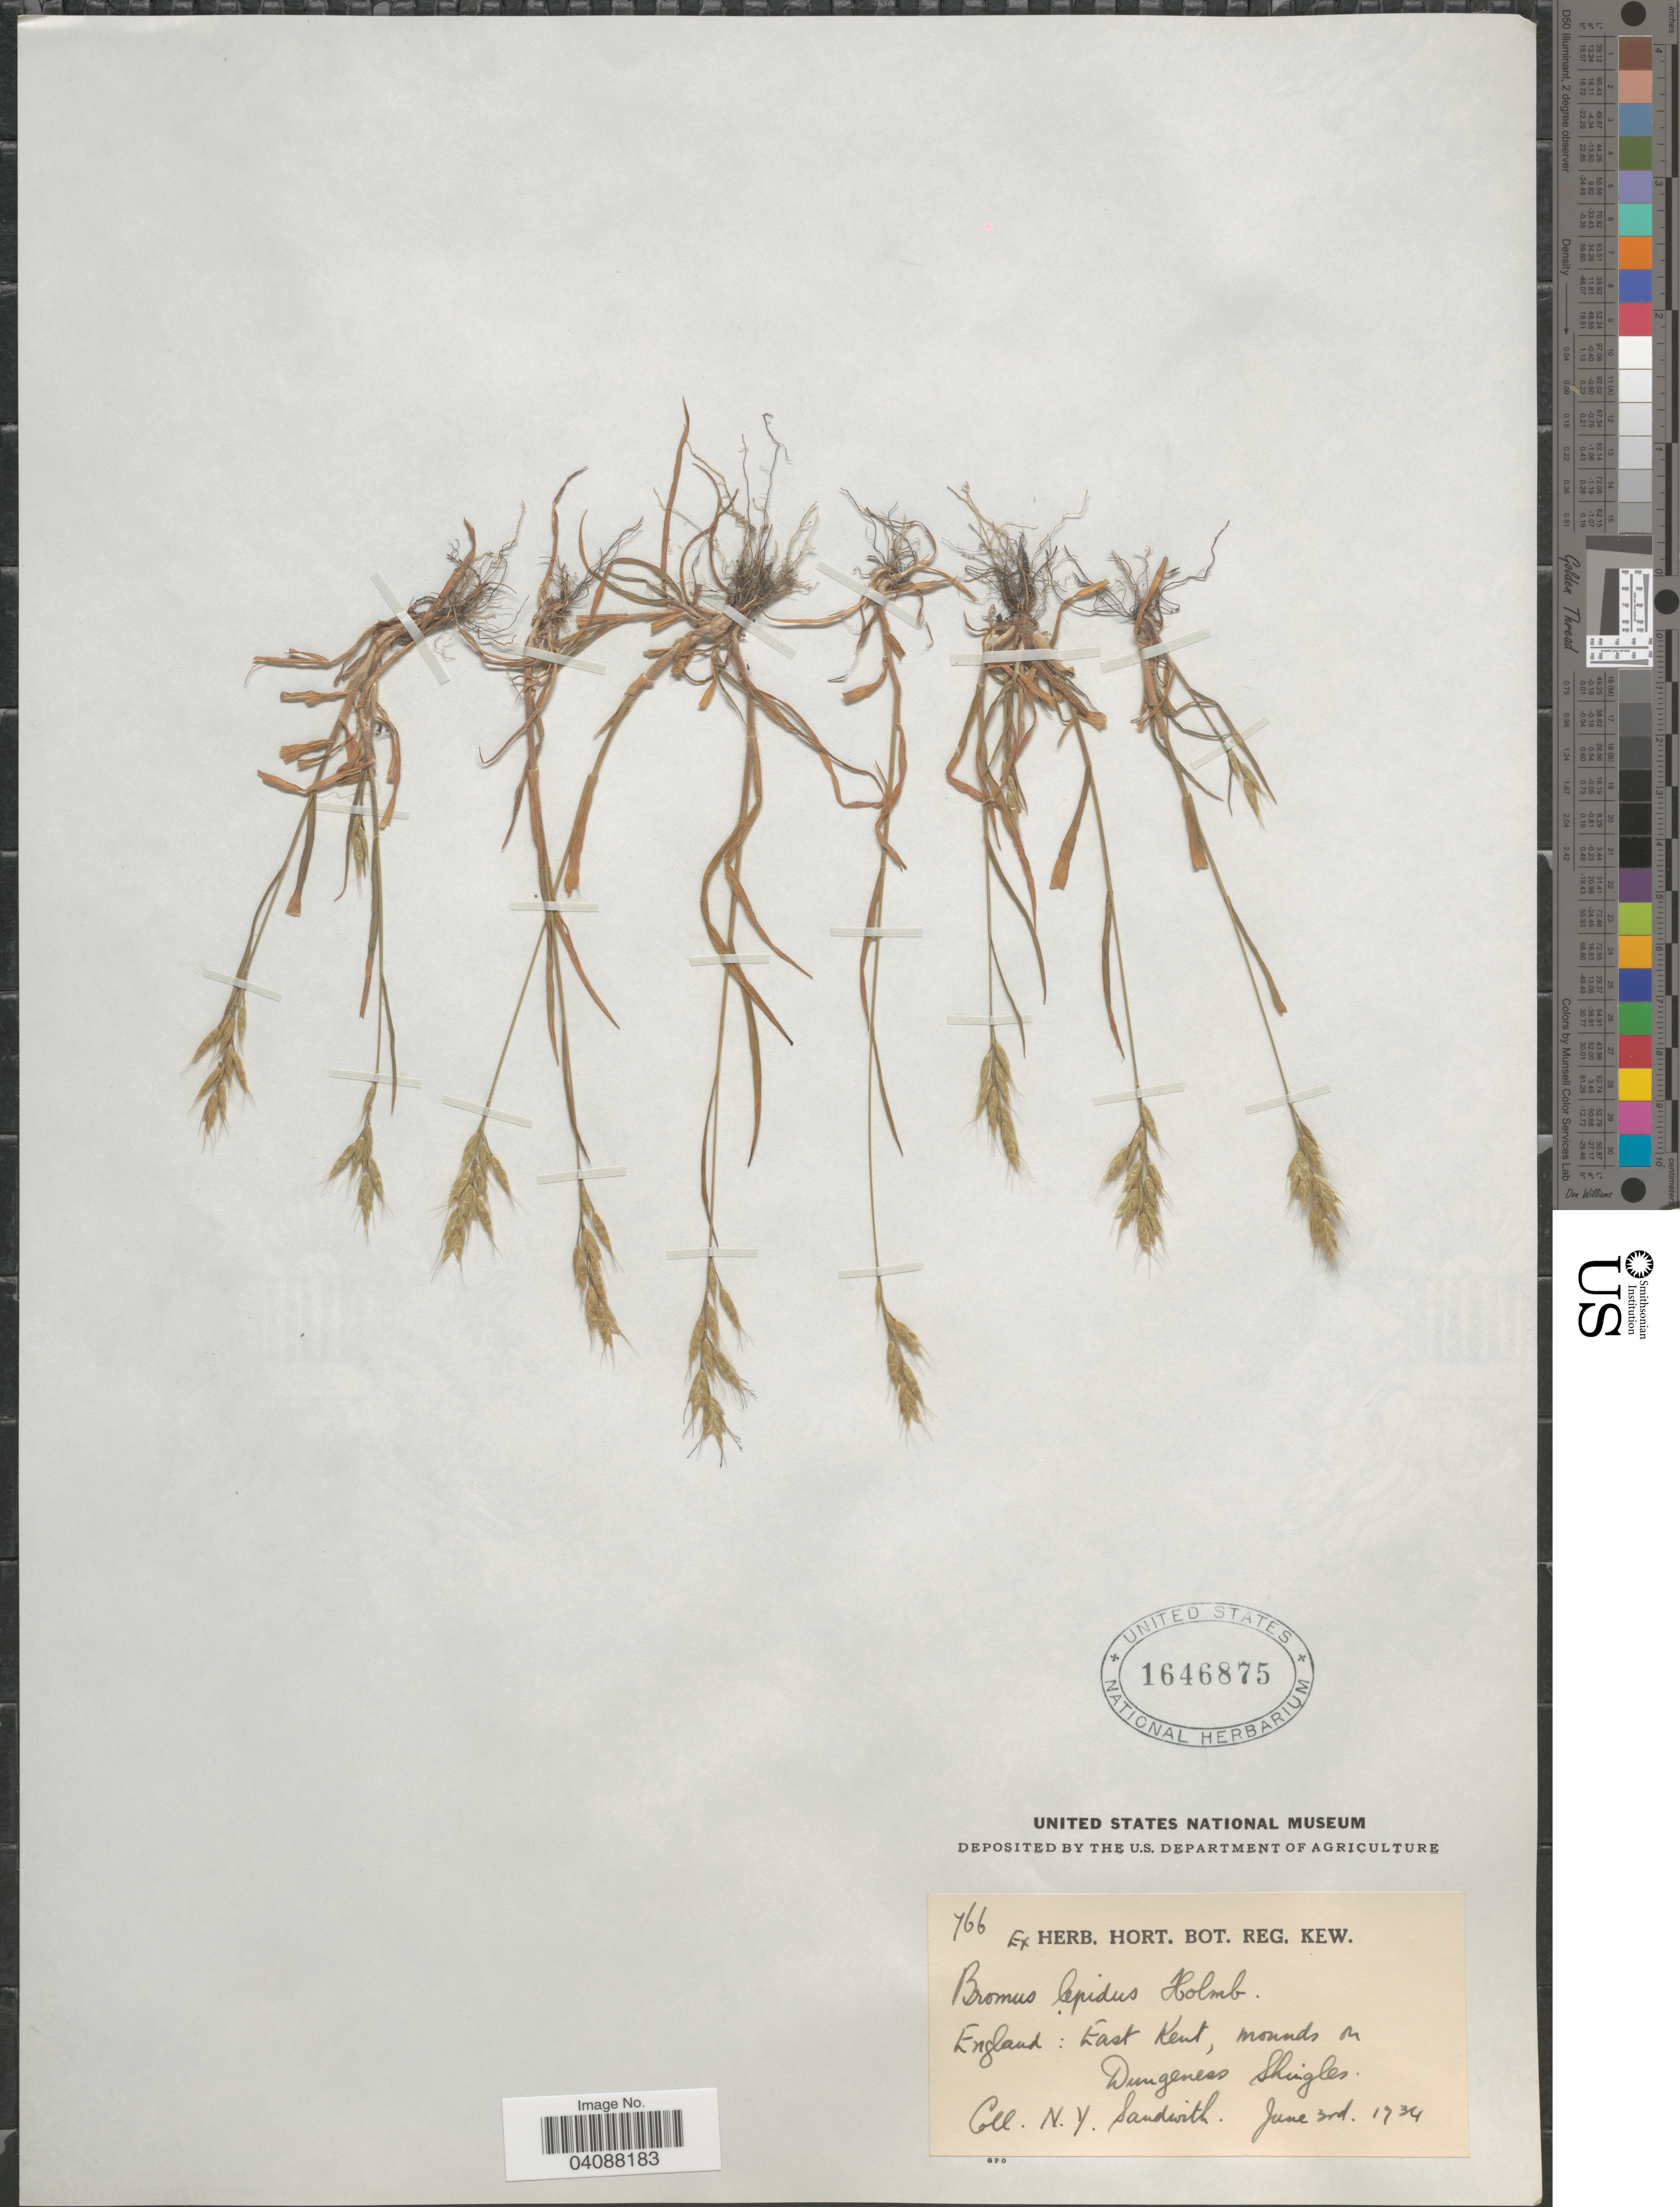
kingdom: Plantae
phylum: Tracheophyta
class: Liliopsida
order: Poales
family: Poaceae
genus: Bromus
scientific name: Bromus lepidus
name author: Holmberg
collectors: N. Y. Sandwith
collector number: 766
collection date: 1934-06-03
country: United Kingdom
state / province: England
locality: East Kent, mounds on Dungeness Shingles.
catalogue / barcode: US 1646875